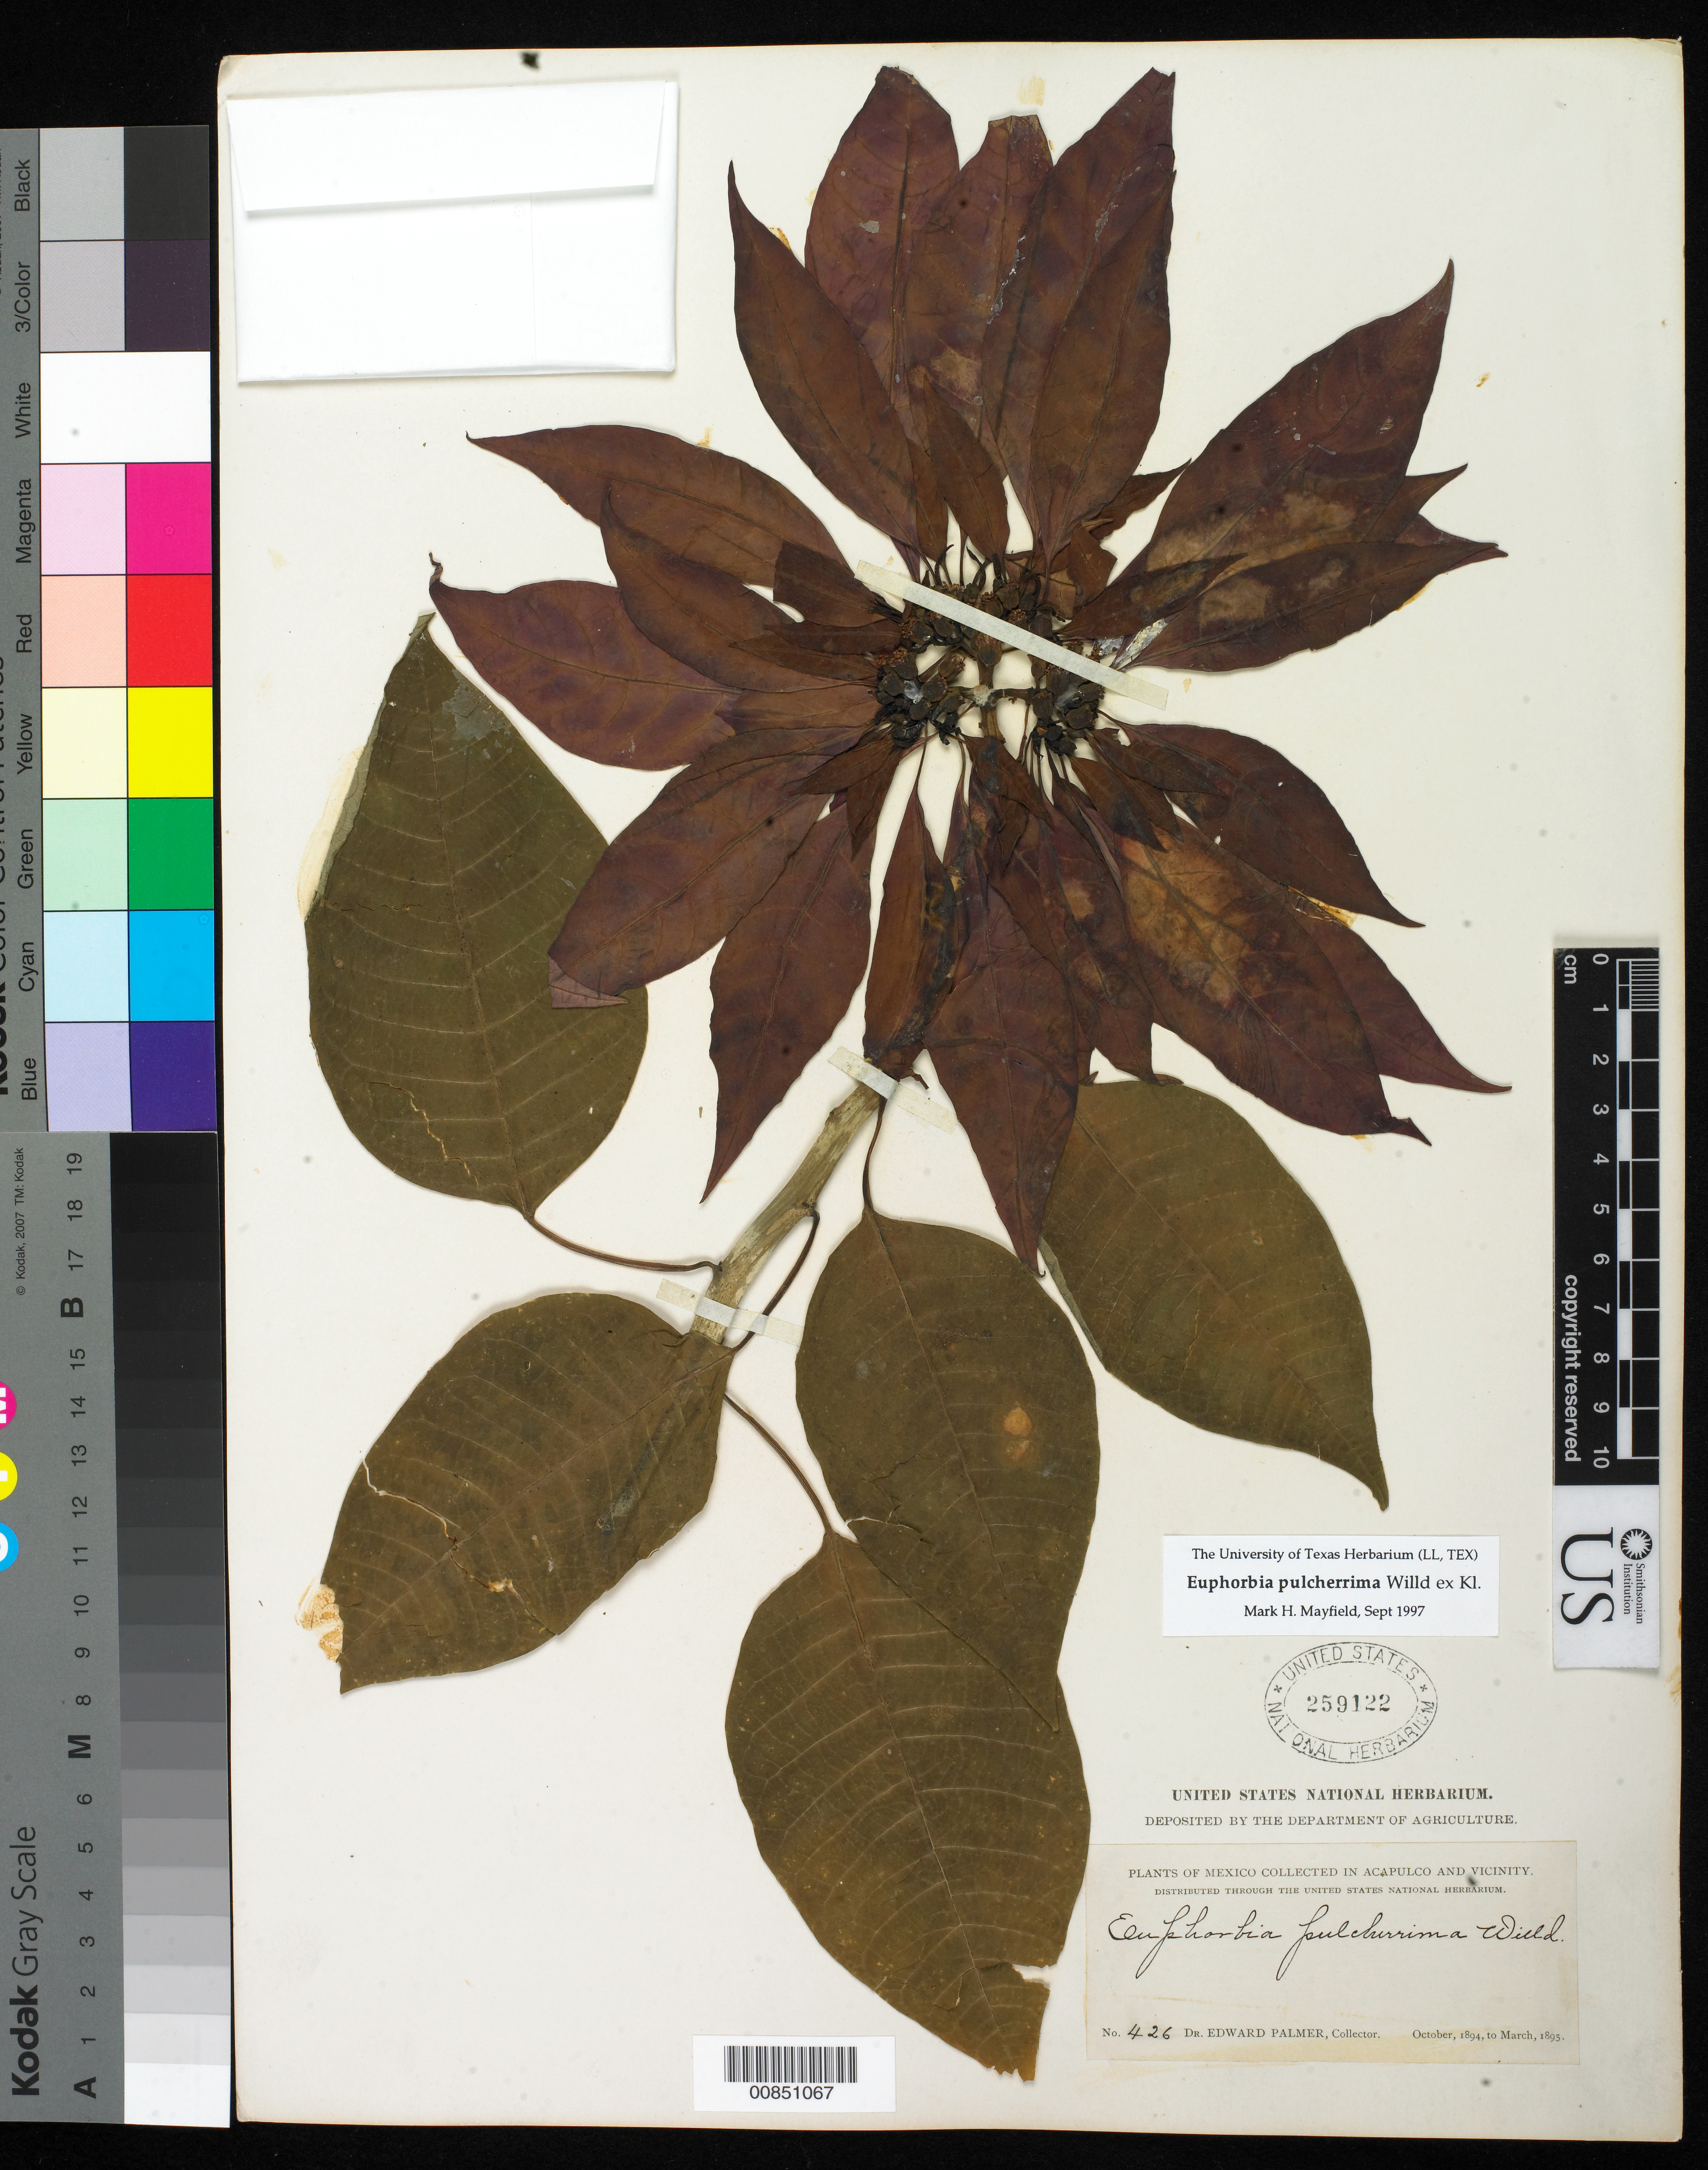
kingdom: Plantae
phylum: Tracheophyta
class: Magnoliopsida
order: Malpighiales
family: Euphorbiaceae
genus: Euphorbia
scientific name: Euphorbia pulcherrima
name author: Willd. ex Klotzsch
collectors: E. Palmer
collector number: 426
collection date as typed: Oct 1894 to -- Mar 1895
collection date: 1894-10/1895-03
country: Mexico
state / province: Guerrero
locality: Acapulco, Guerrero and vicinity.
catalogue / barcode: US 259122